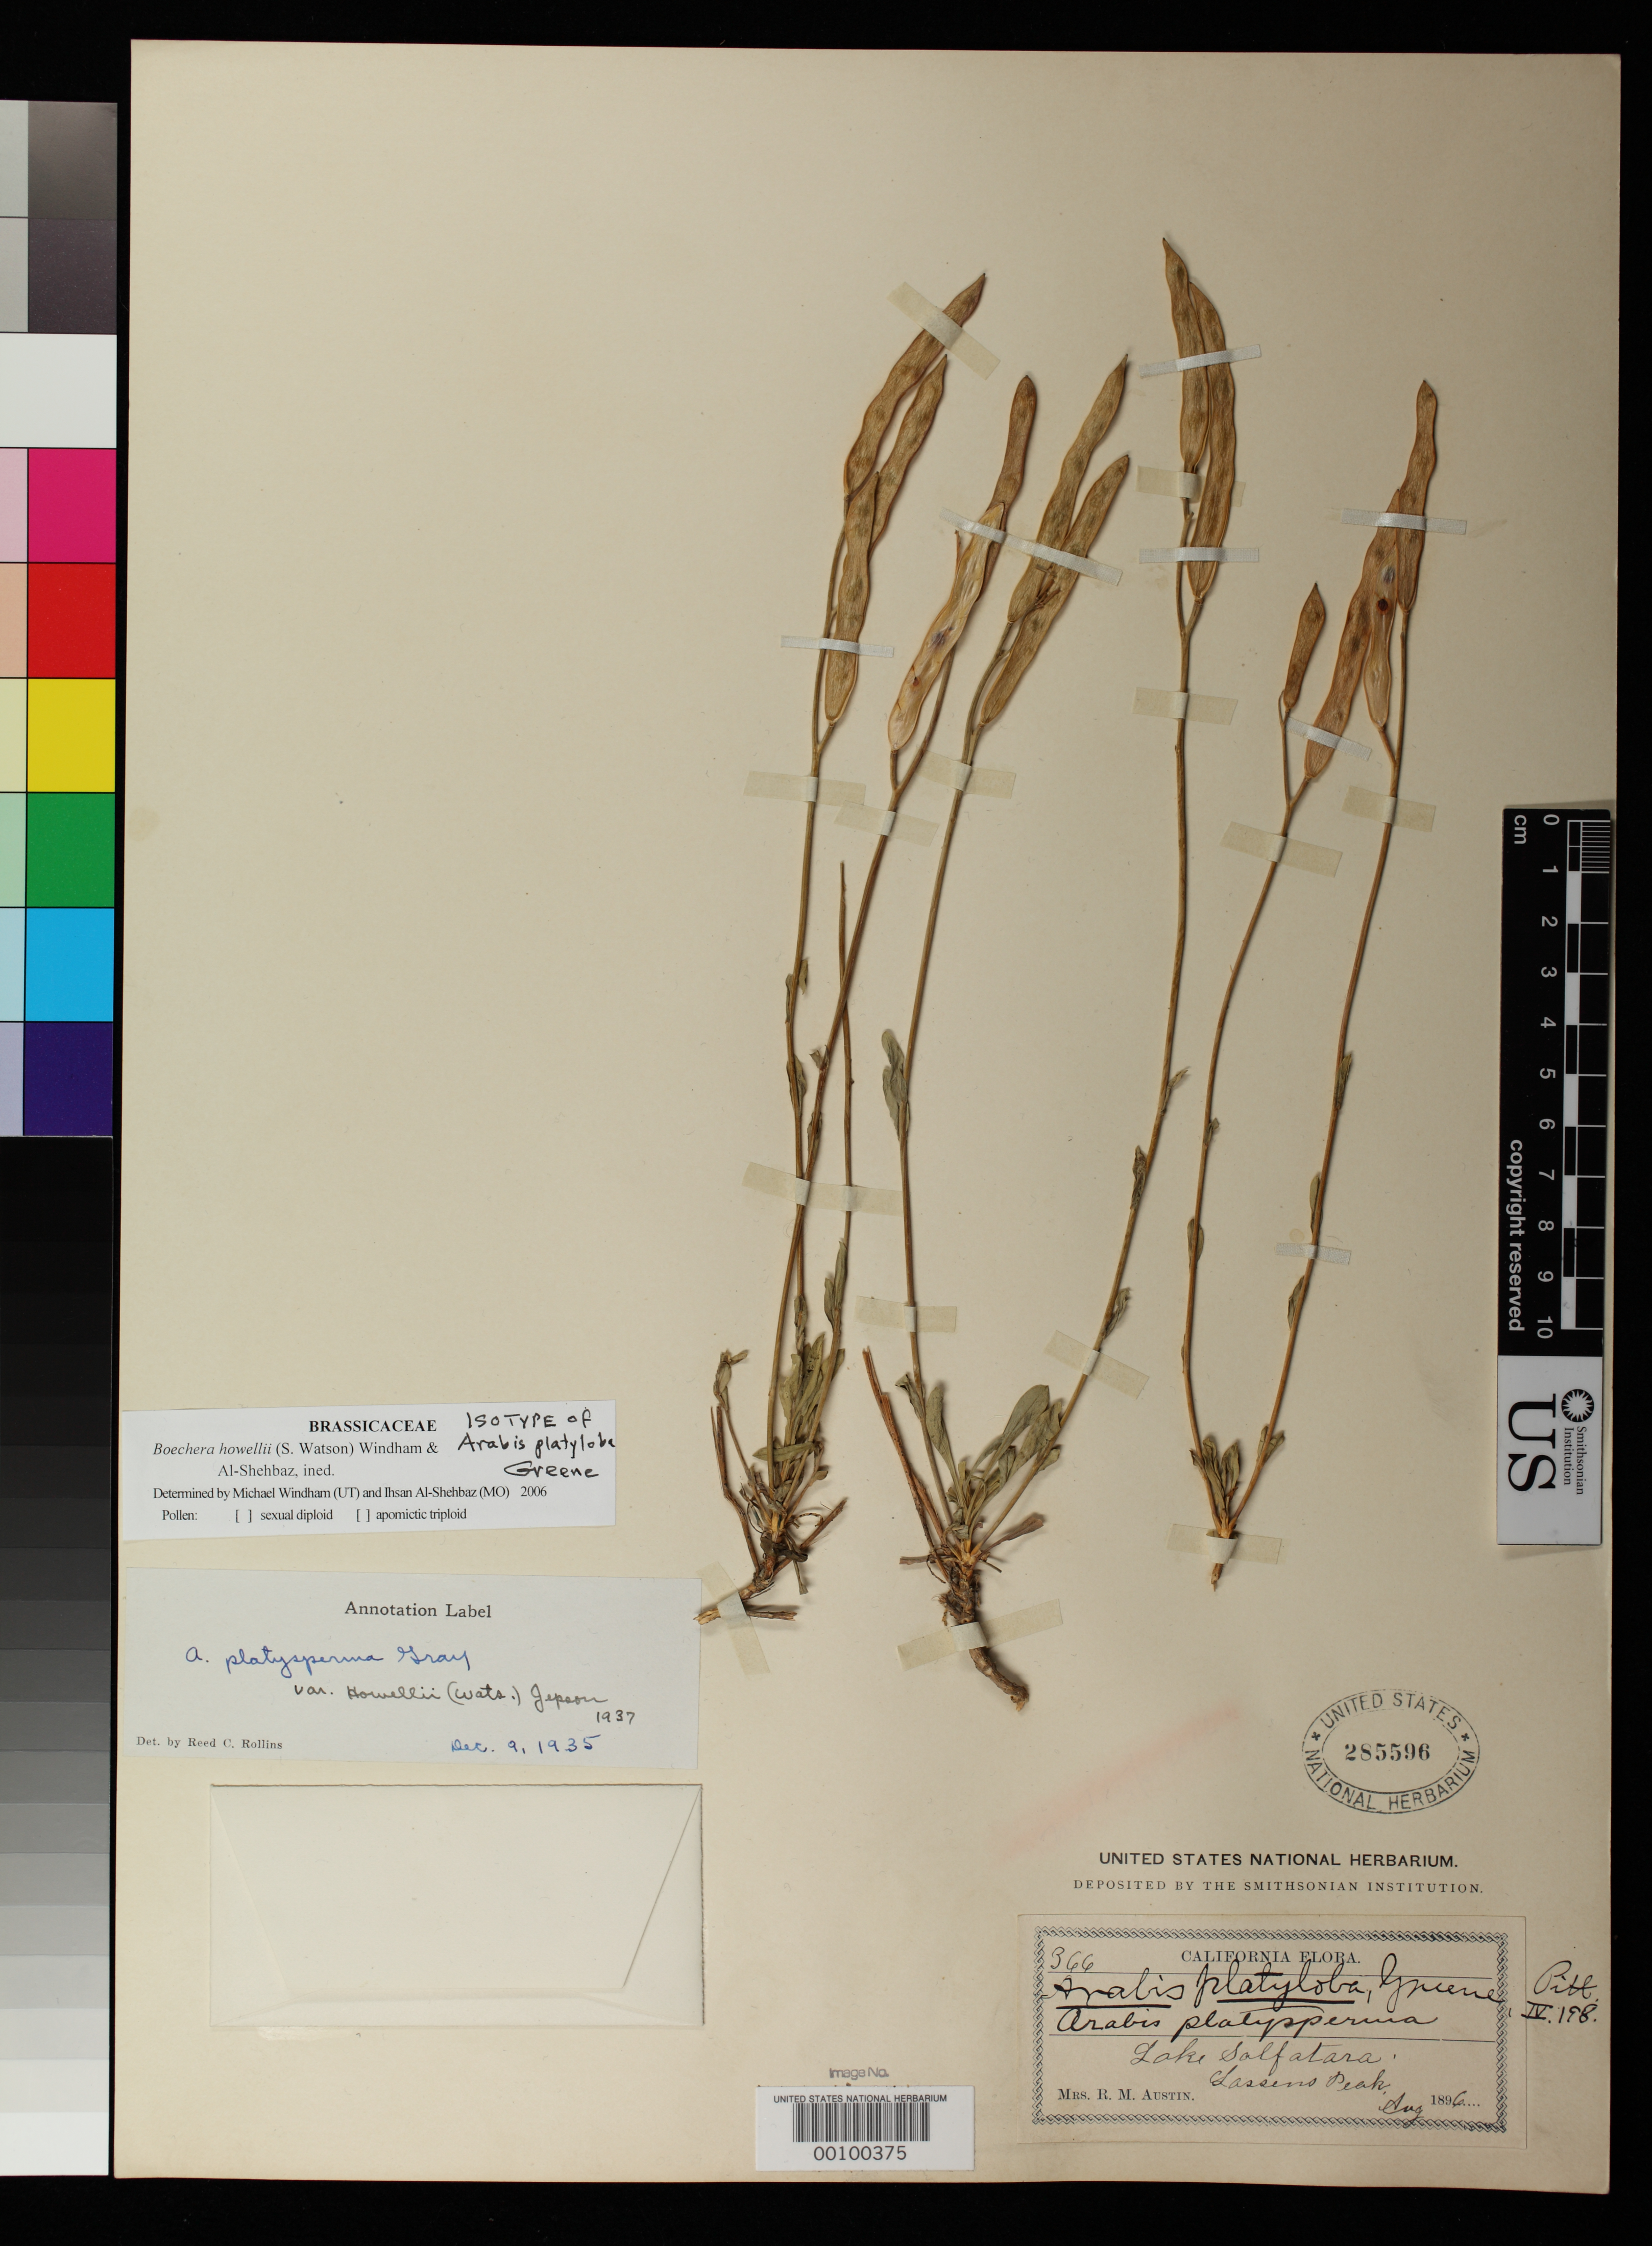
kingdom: Plantae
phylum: Tracheophyta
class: Magnoliopsida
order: Brassicales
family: Brassicaceae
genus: Arabis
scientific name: Arabis platyloba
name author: Greene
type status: Isotype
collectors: R. Austin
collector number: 366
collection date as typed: Aug 1896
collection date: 1896-08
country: United States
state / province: California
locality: Lake Solfaterro, Lassens Peak.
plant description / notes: Cited by Rollins (1941) and annotated by Windham & Al-Shehbaz (2006) as "isotype"; protologue (mis?) cites collection date as July 1896 but label states Aug. 1896.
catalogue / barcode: US 285596